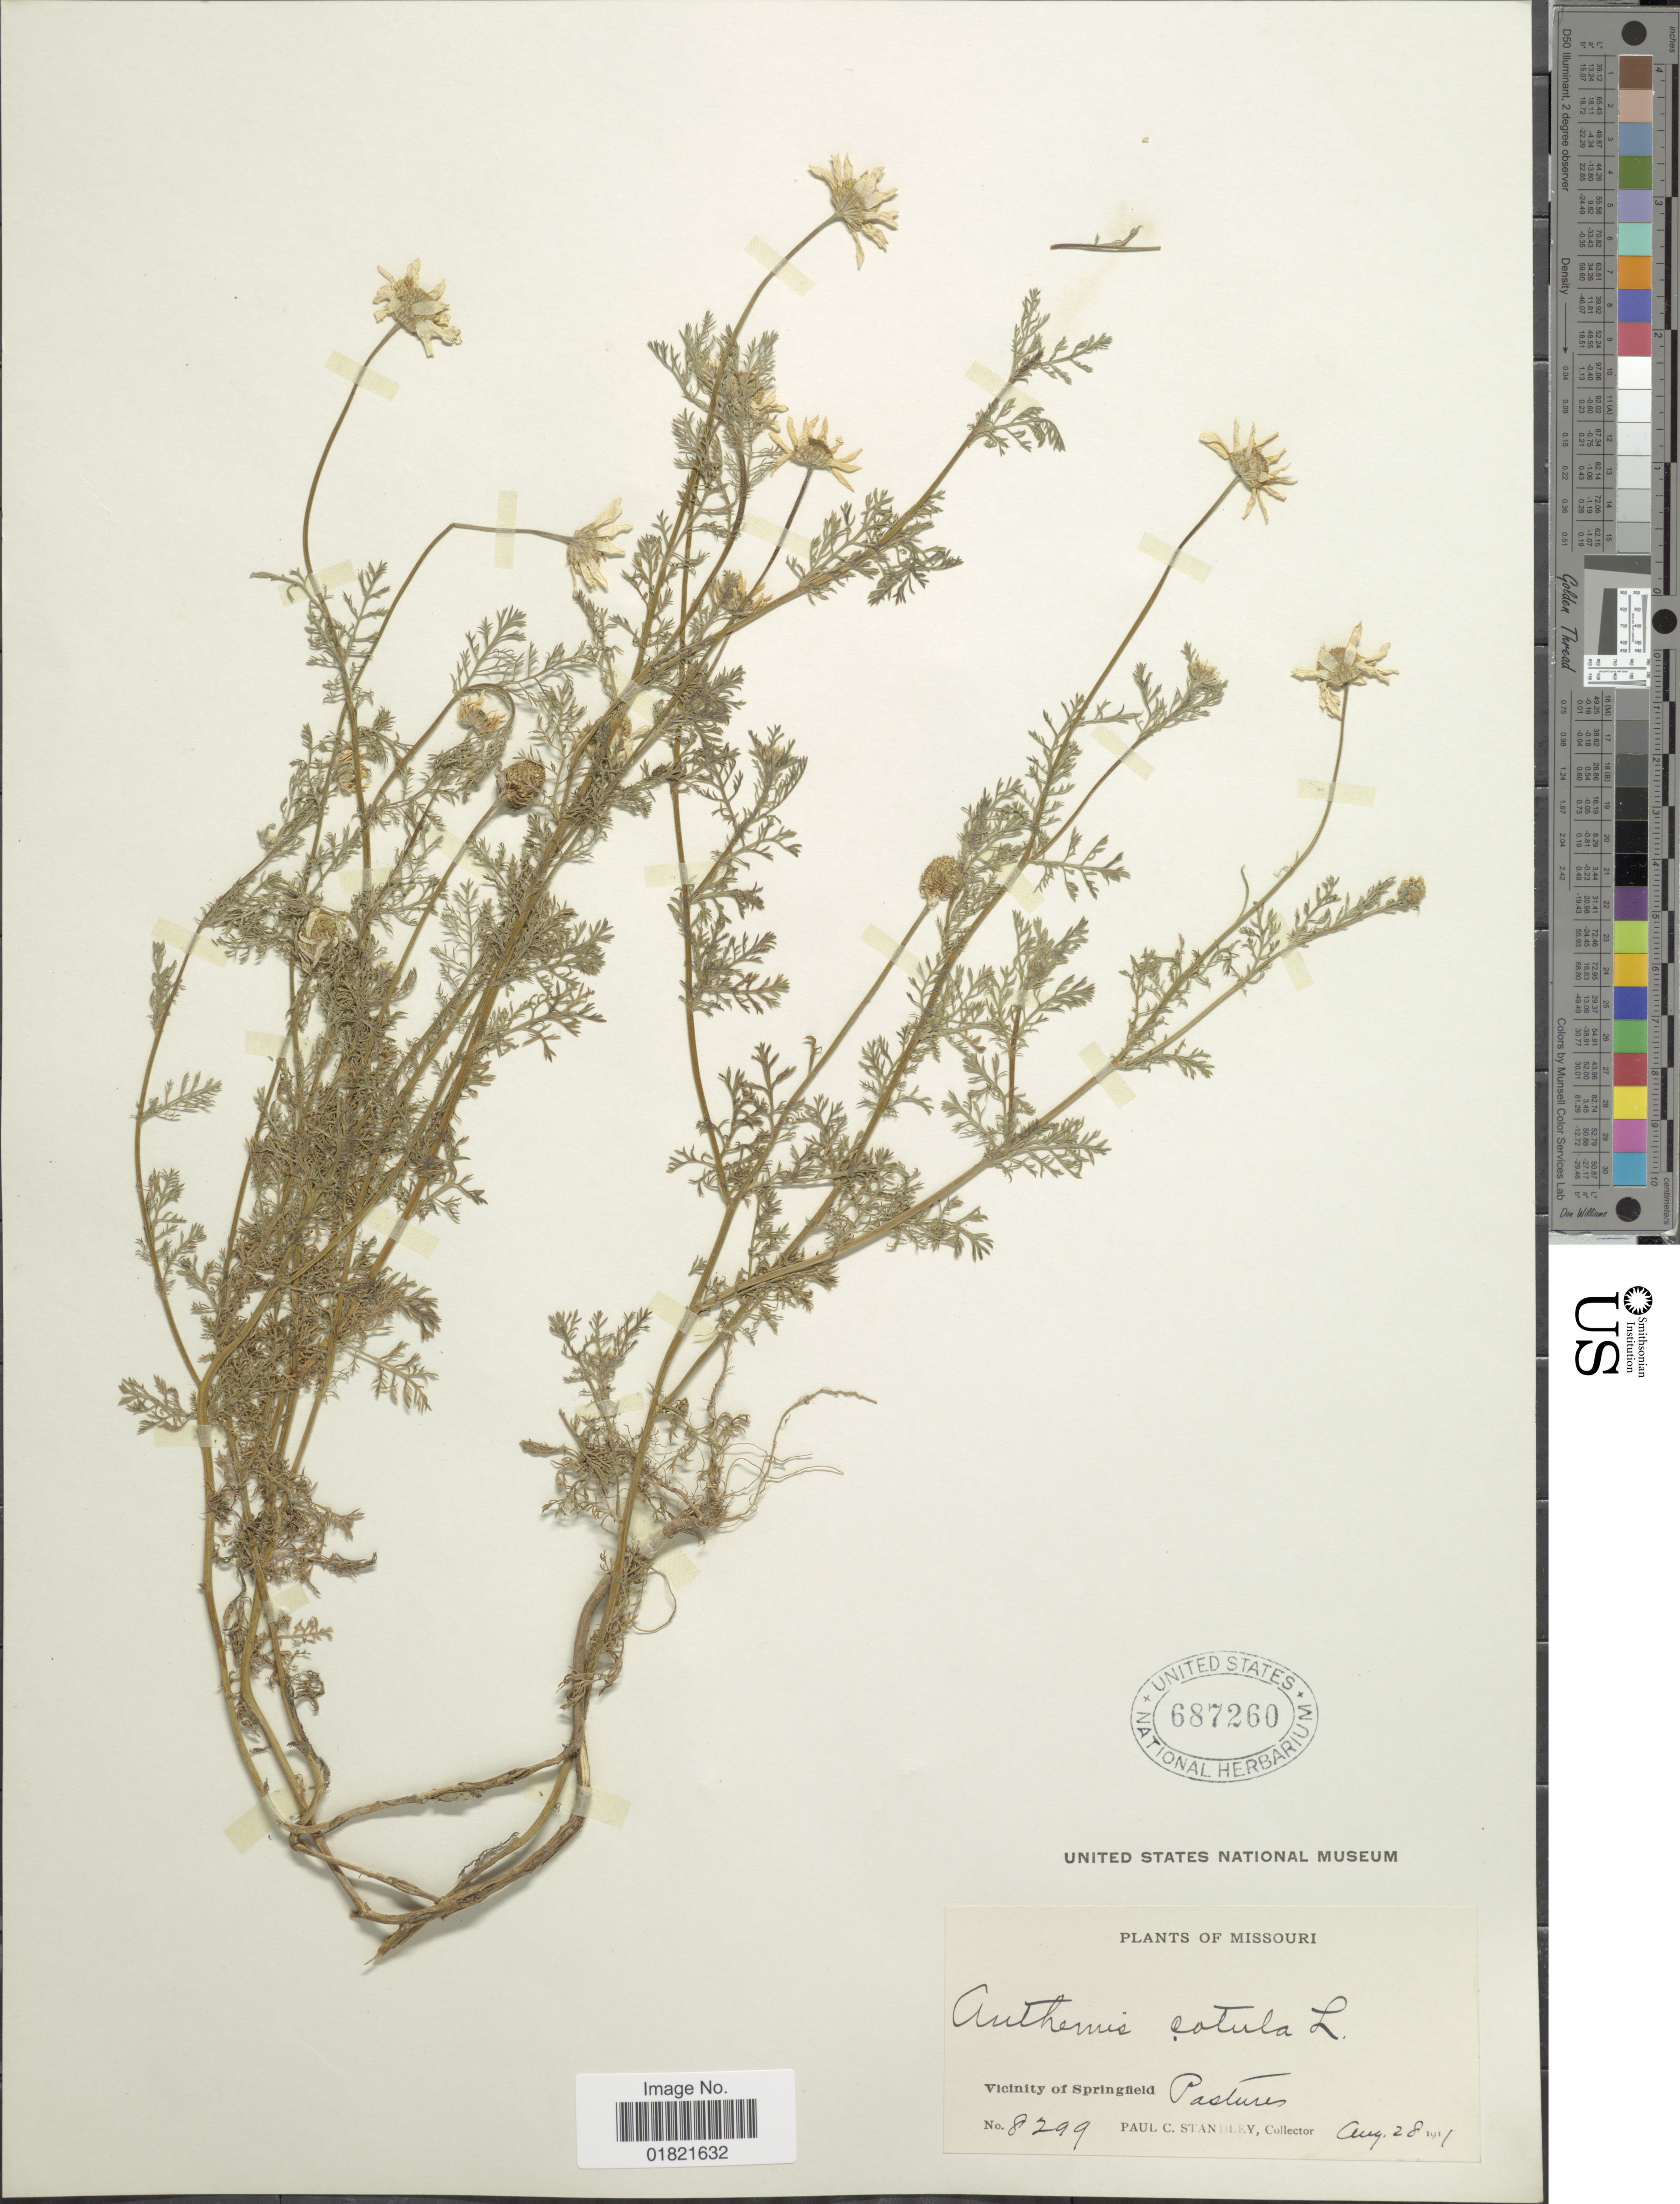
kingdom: Plantae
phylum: Tracheophyta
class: Magnoliopsida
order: Asterales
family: Asteraceae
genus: Anthemis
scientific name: Anthemis cotula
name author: L.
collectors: P. C. Standley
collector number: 8299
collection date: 1911-08-28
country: United States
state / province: Missouri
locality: Vicinity of Springfield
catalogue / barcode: US 687260